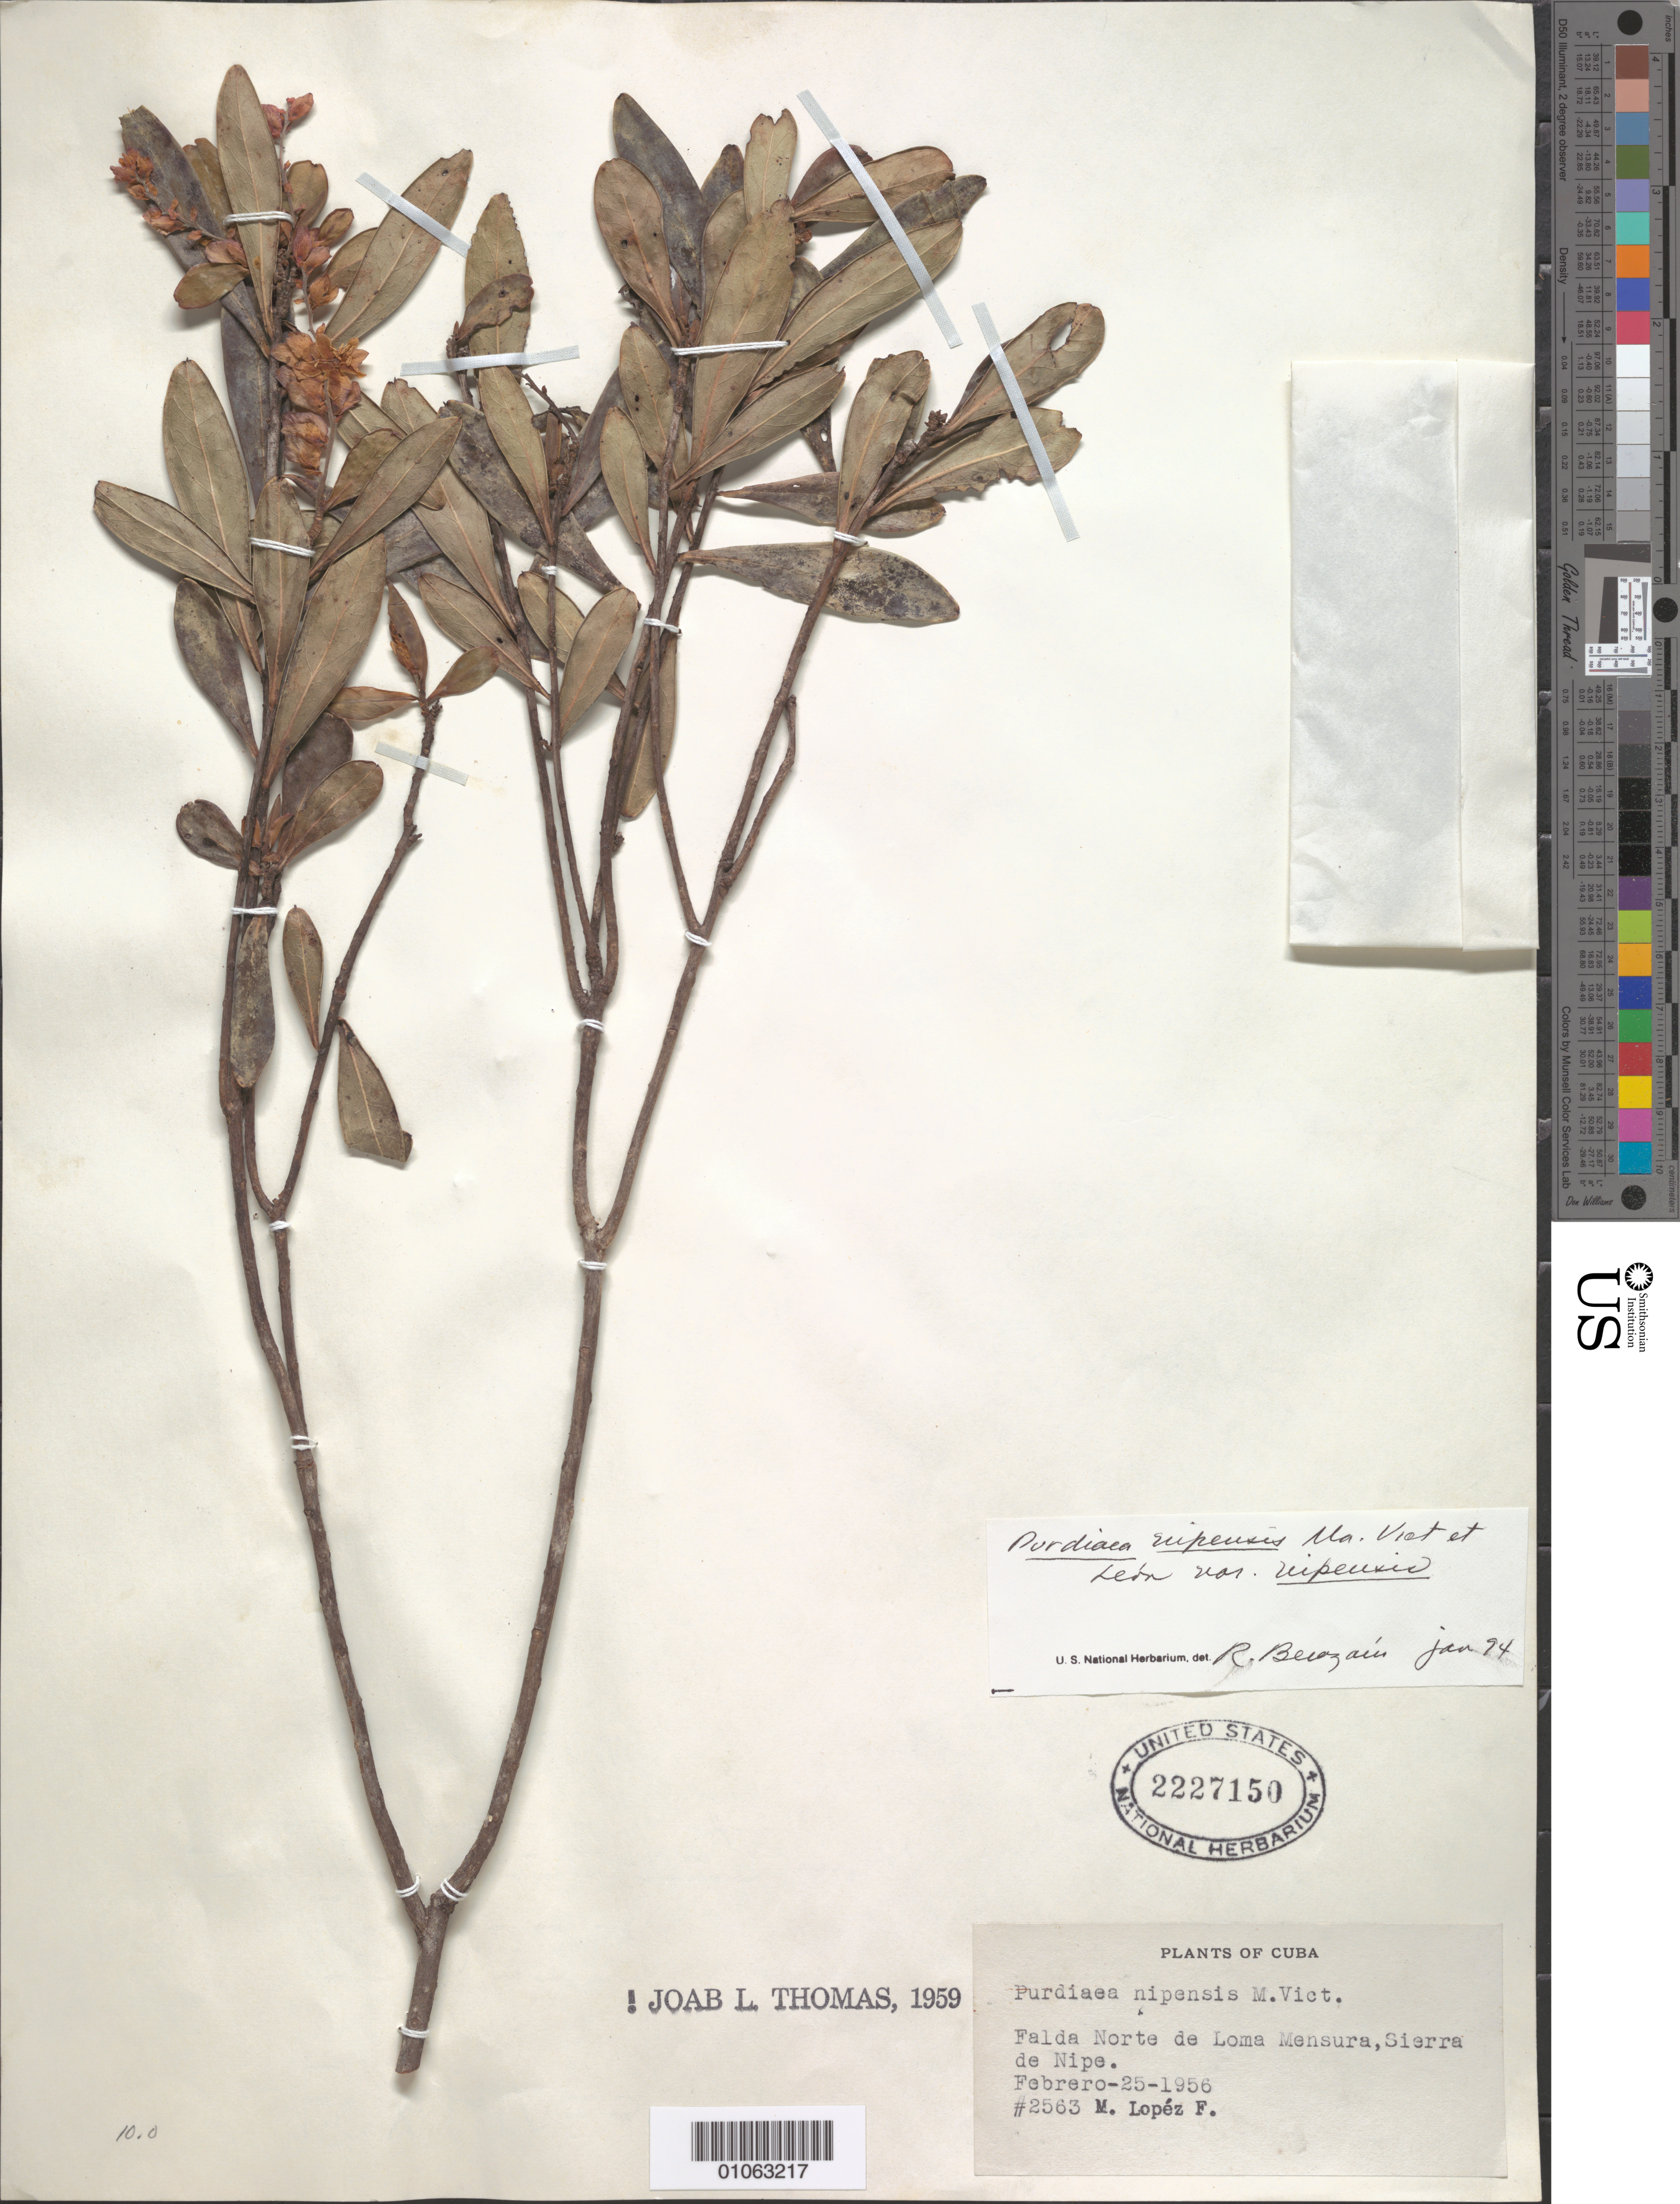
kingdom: Plantae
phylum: Tracheophyta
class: Magnoliopsida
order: Ericales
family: Clethraceae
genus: Purdiaea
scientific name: Purdiaea nipensis var. nipensis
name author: Vict. & León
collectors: M. López Figueiras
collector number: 2563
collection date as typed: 25 Feb 1956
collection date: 1956-02-25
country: Cuba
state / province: Holguín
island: Cuba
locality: Falda norte de Loma Mensura, Sierra Nipe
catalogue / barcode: US 2227150